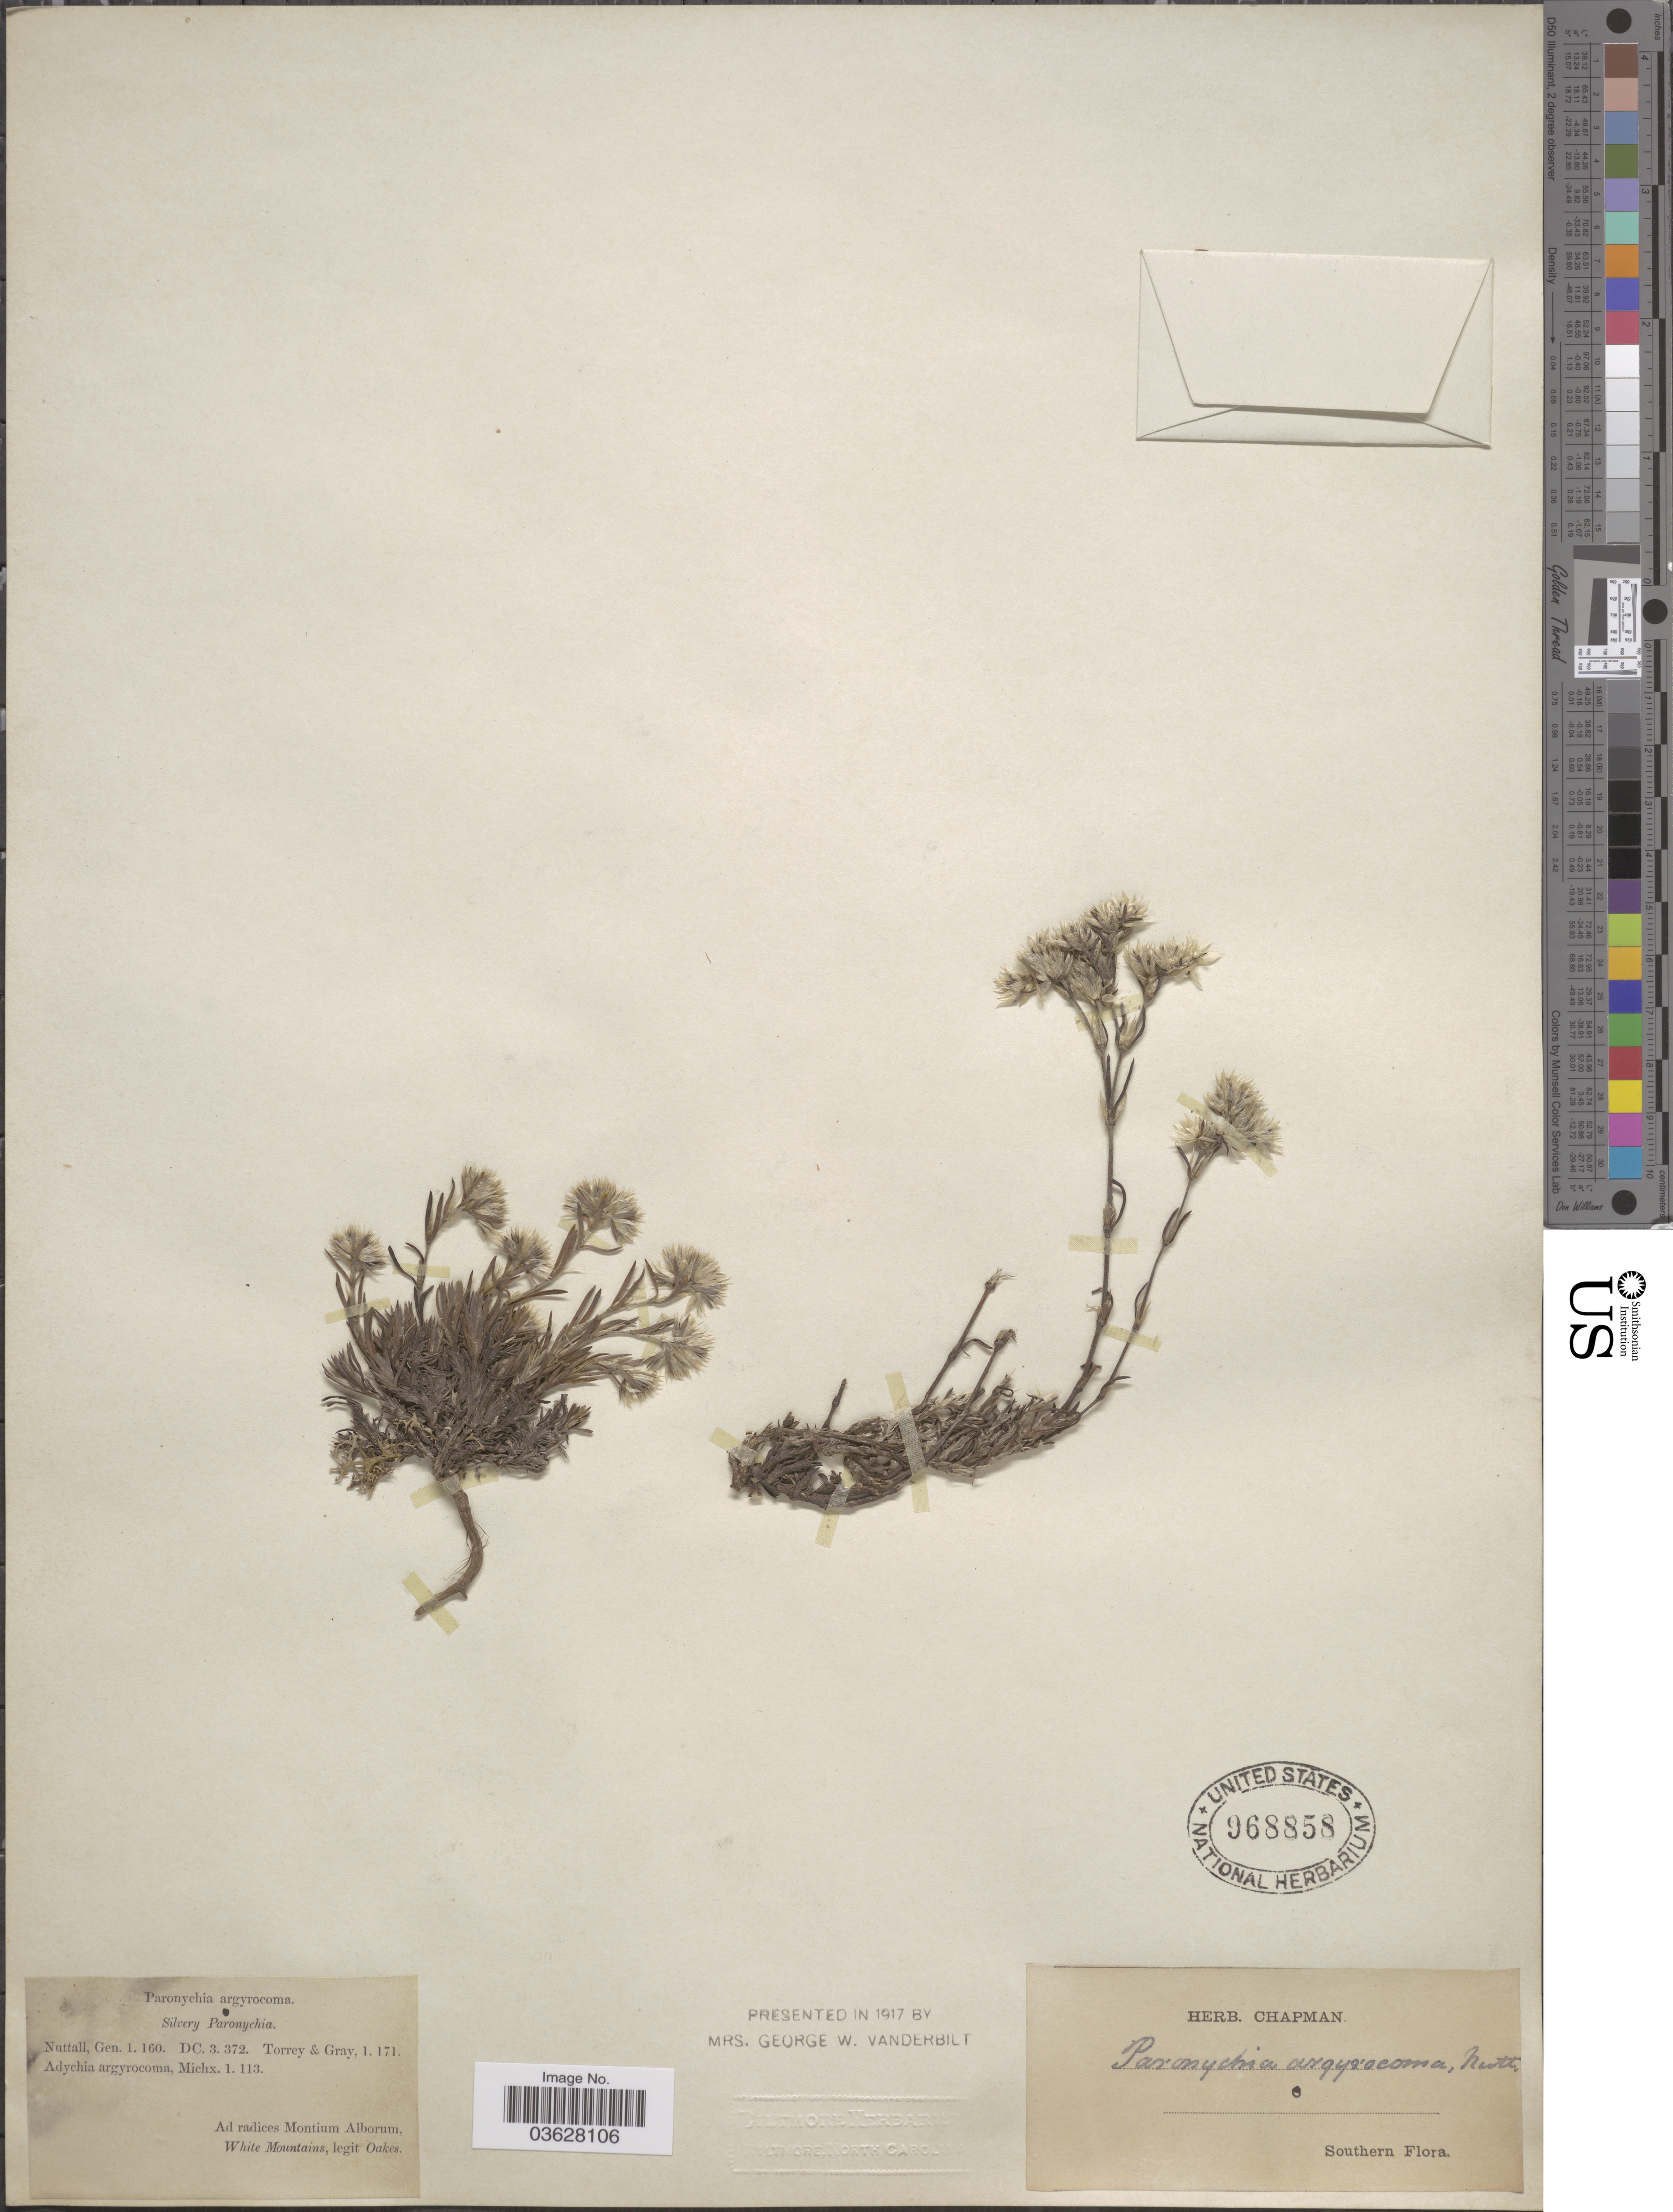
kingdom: Plantae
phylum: Tracheophyta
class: Magnoliopsida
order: Caryophyllales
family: Caryophyllaceae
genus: Paronychia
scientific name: Paronychia argyrocoma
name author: (Michx.) Nutt.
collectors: -. Oakes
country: United States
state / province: New Hampshire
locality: Ad radices Montium Alborum. White Mountains.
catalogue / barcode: US 968858